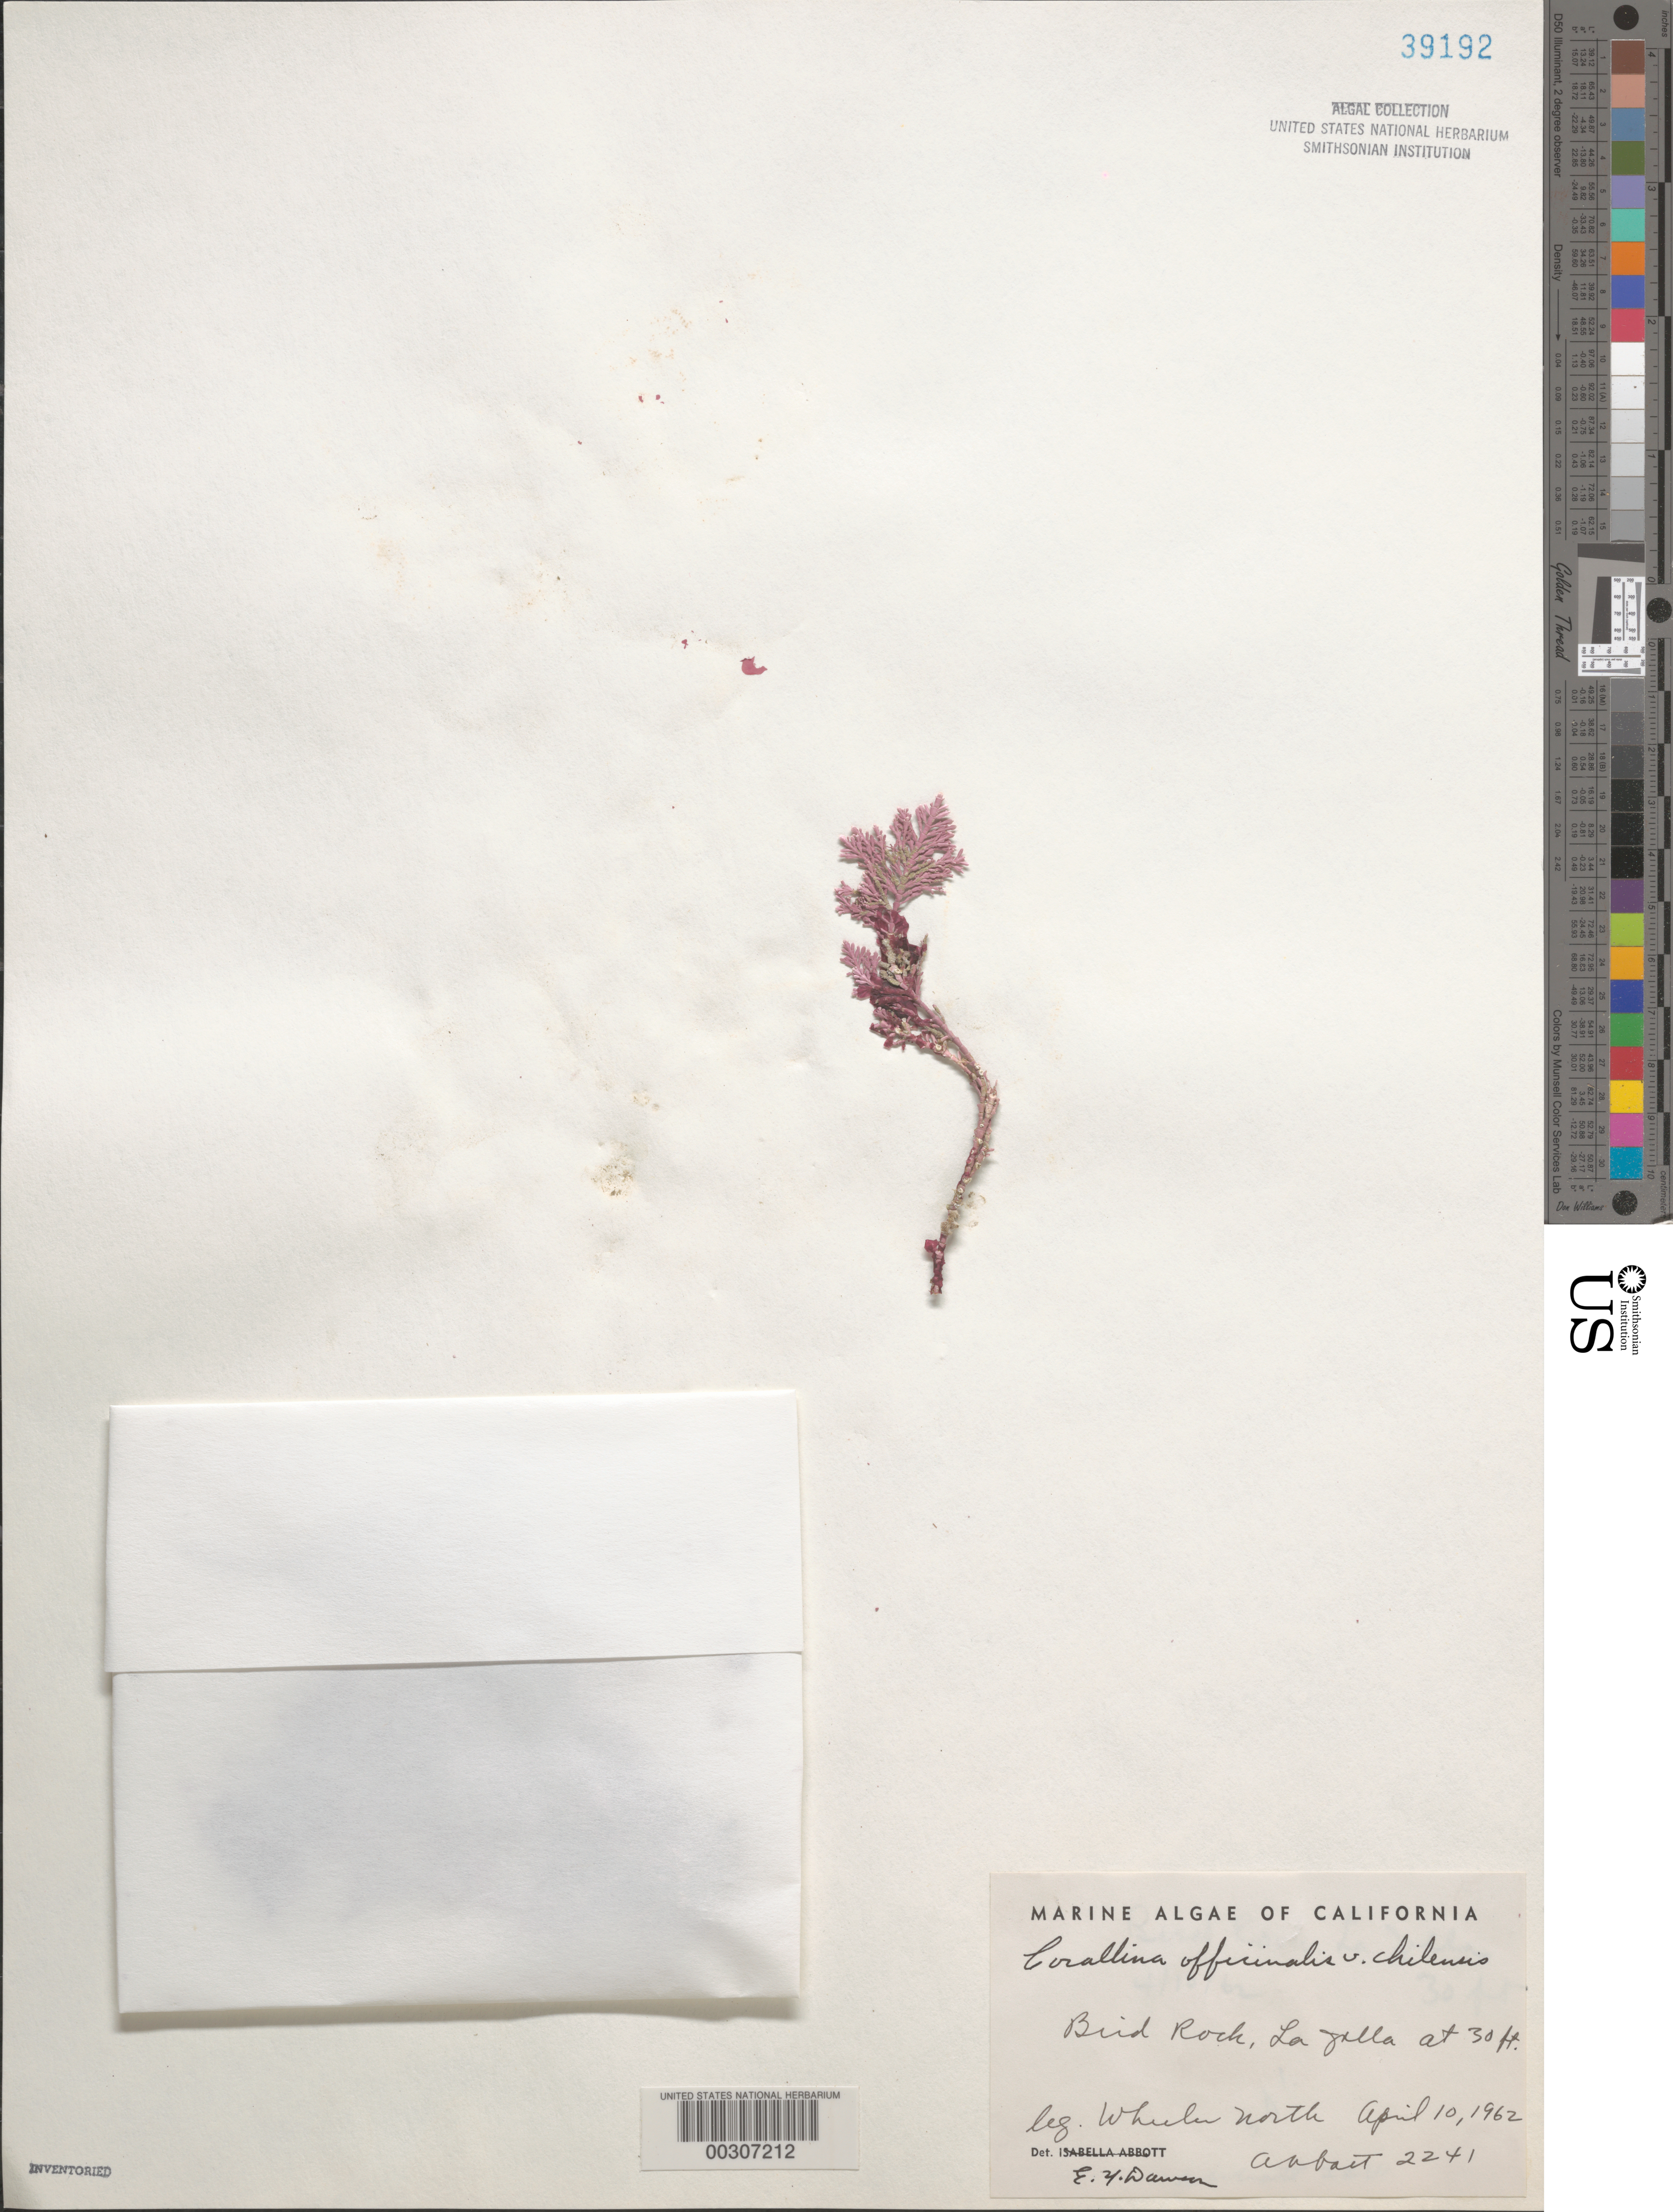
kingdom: Plantae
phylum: Rhodophyta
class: Florideophyceae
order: Corallinales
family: Corallinaceae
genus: Corallina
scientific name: Corallina officinalis var. chilensis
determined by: Dawson, E. Y.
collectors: W. North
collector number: IAA 2241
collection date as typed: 10 Apr 1962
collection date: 1962-04-10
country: United States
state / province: California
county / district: San Diego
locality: Bird Rock, La Jolla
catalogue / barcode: US 39192